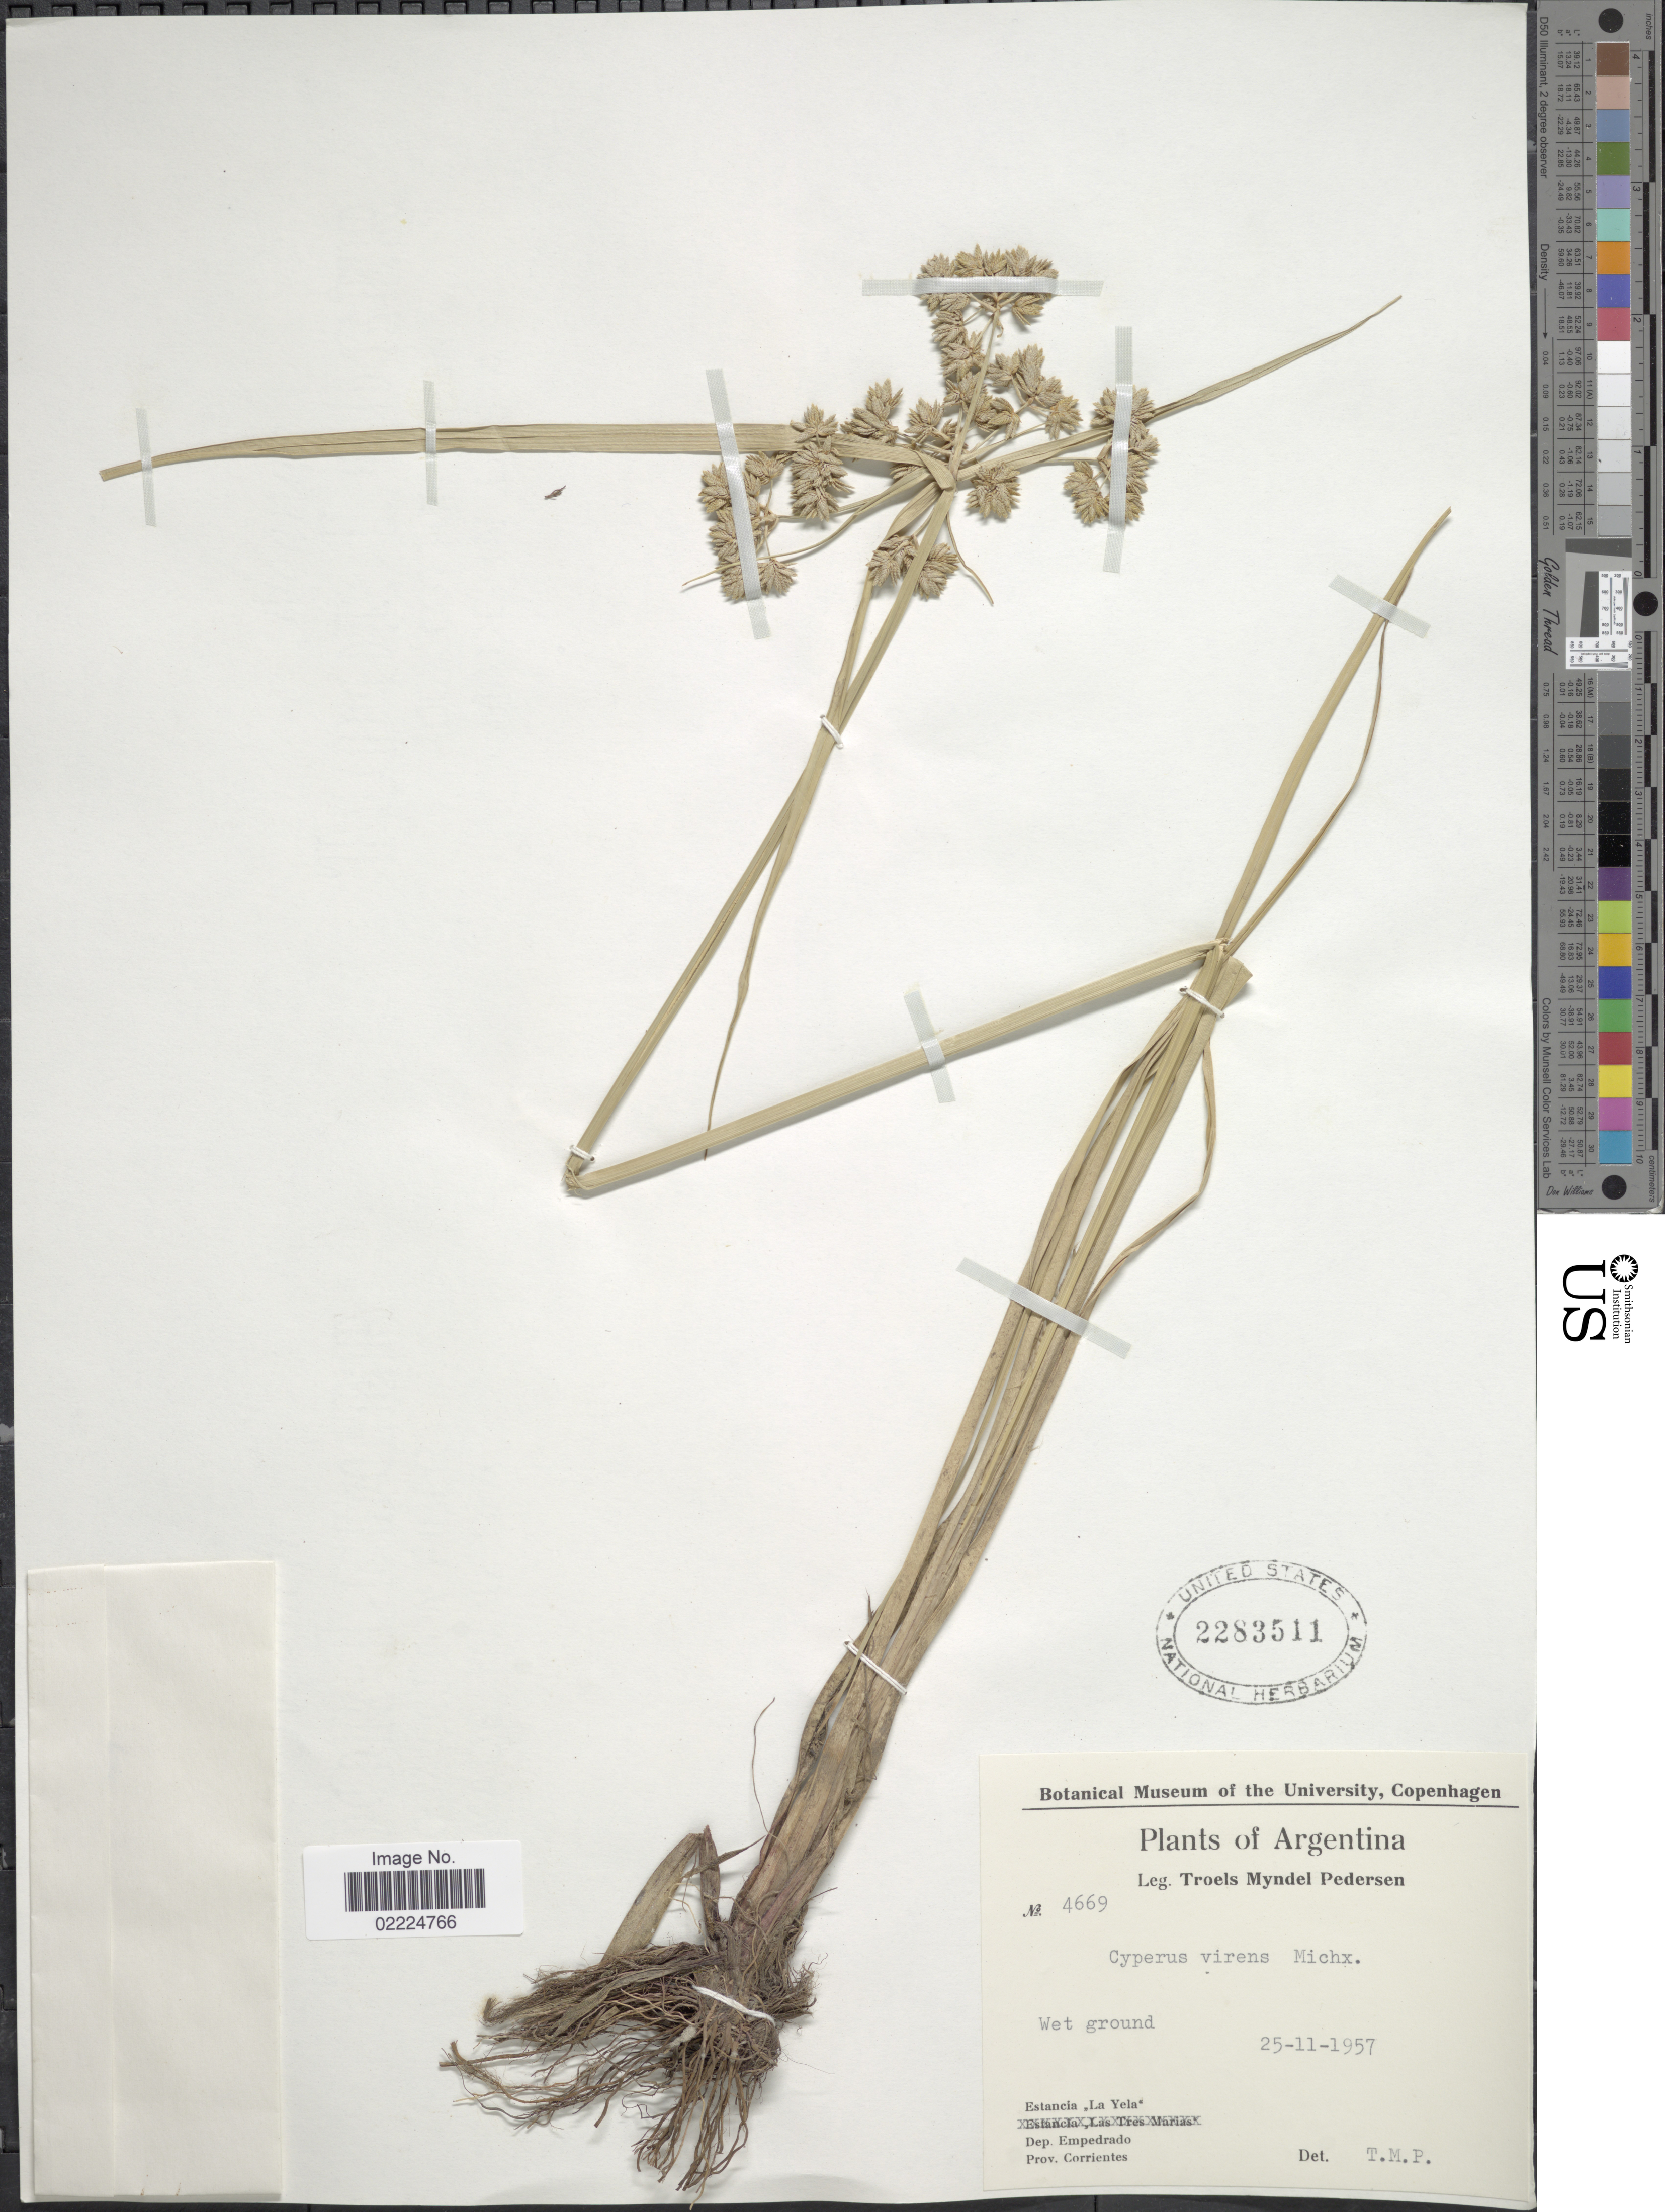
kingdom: Plantae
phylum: Tracheophyta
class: Liliopsida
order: Poales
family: Cyperaceae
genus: Cyperus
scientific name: Cyperus virens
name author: Michx.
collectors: T. Pederson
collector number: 4669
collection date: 1957-11-25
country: Argentina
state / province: Corrientes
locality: Argentina. Estancia La Yela Dep. Empedrado, Prov. Corrientes.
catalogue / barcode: US 2283511